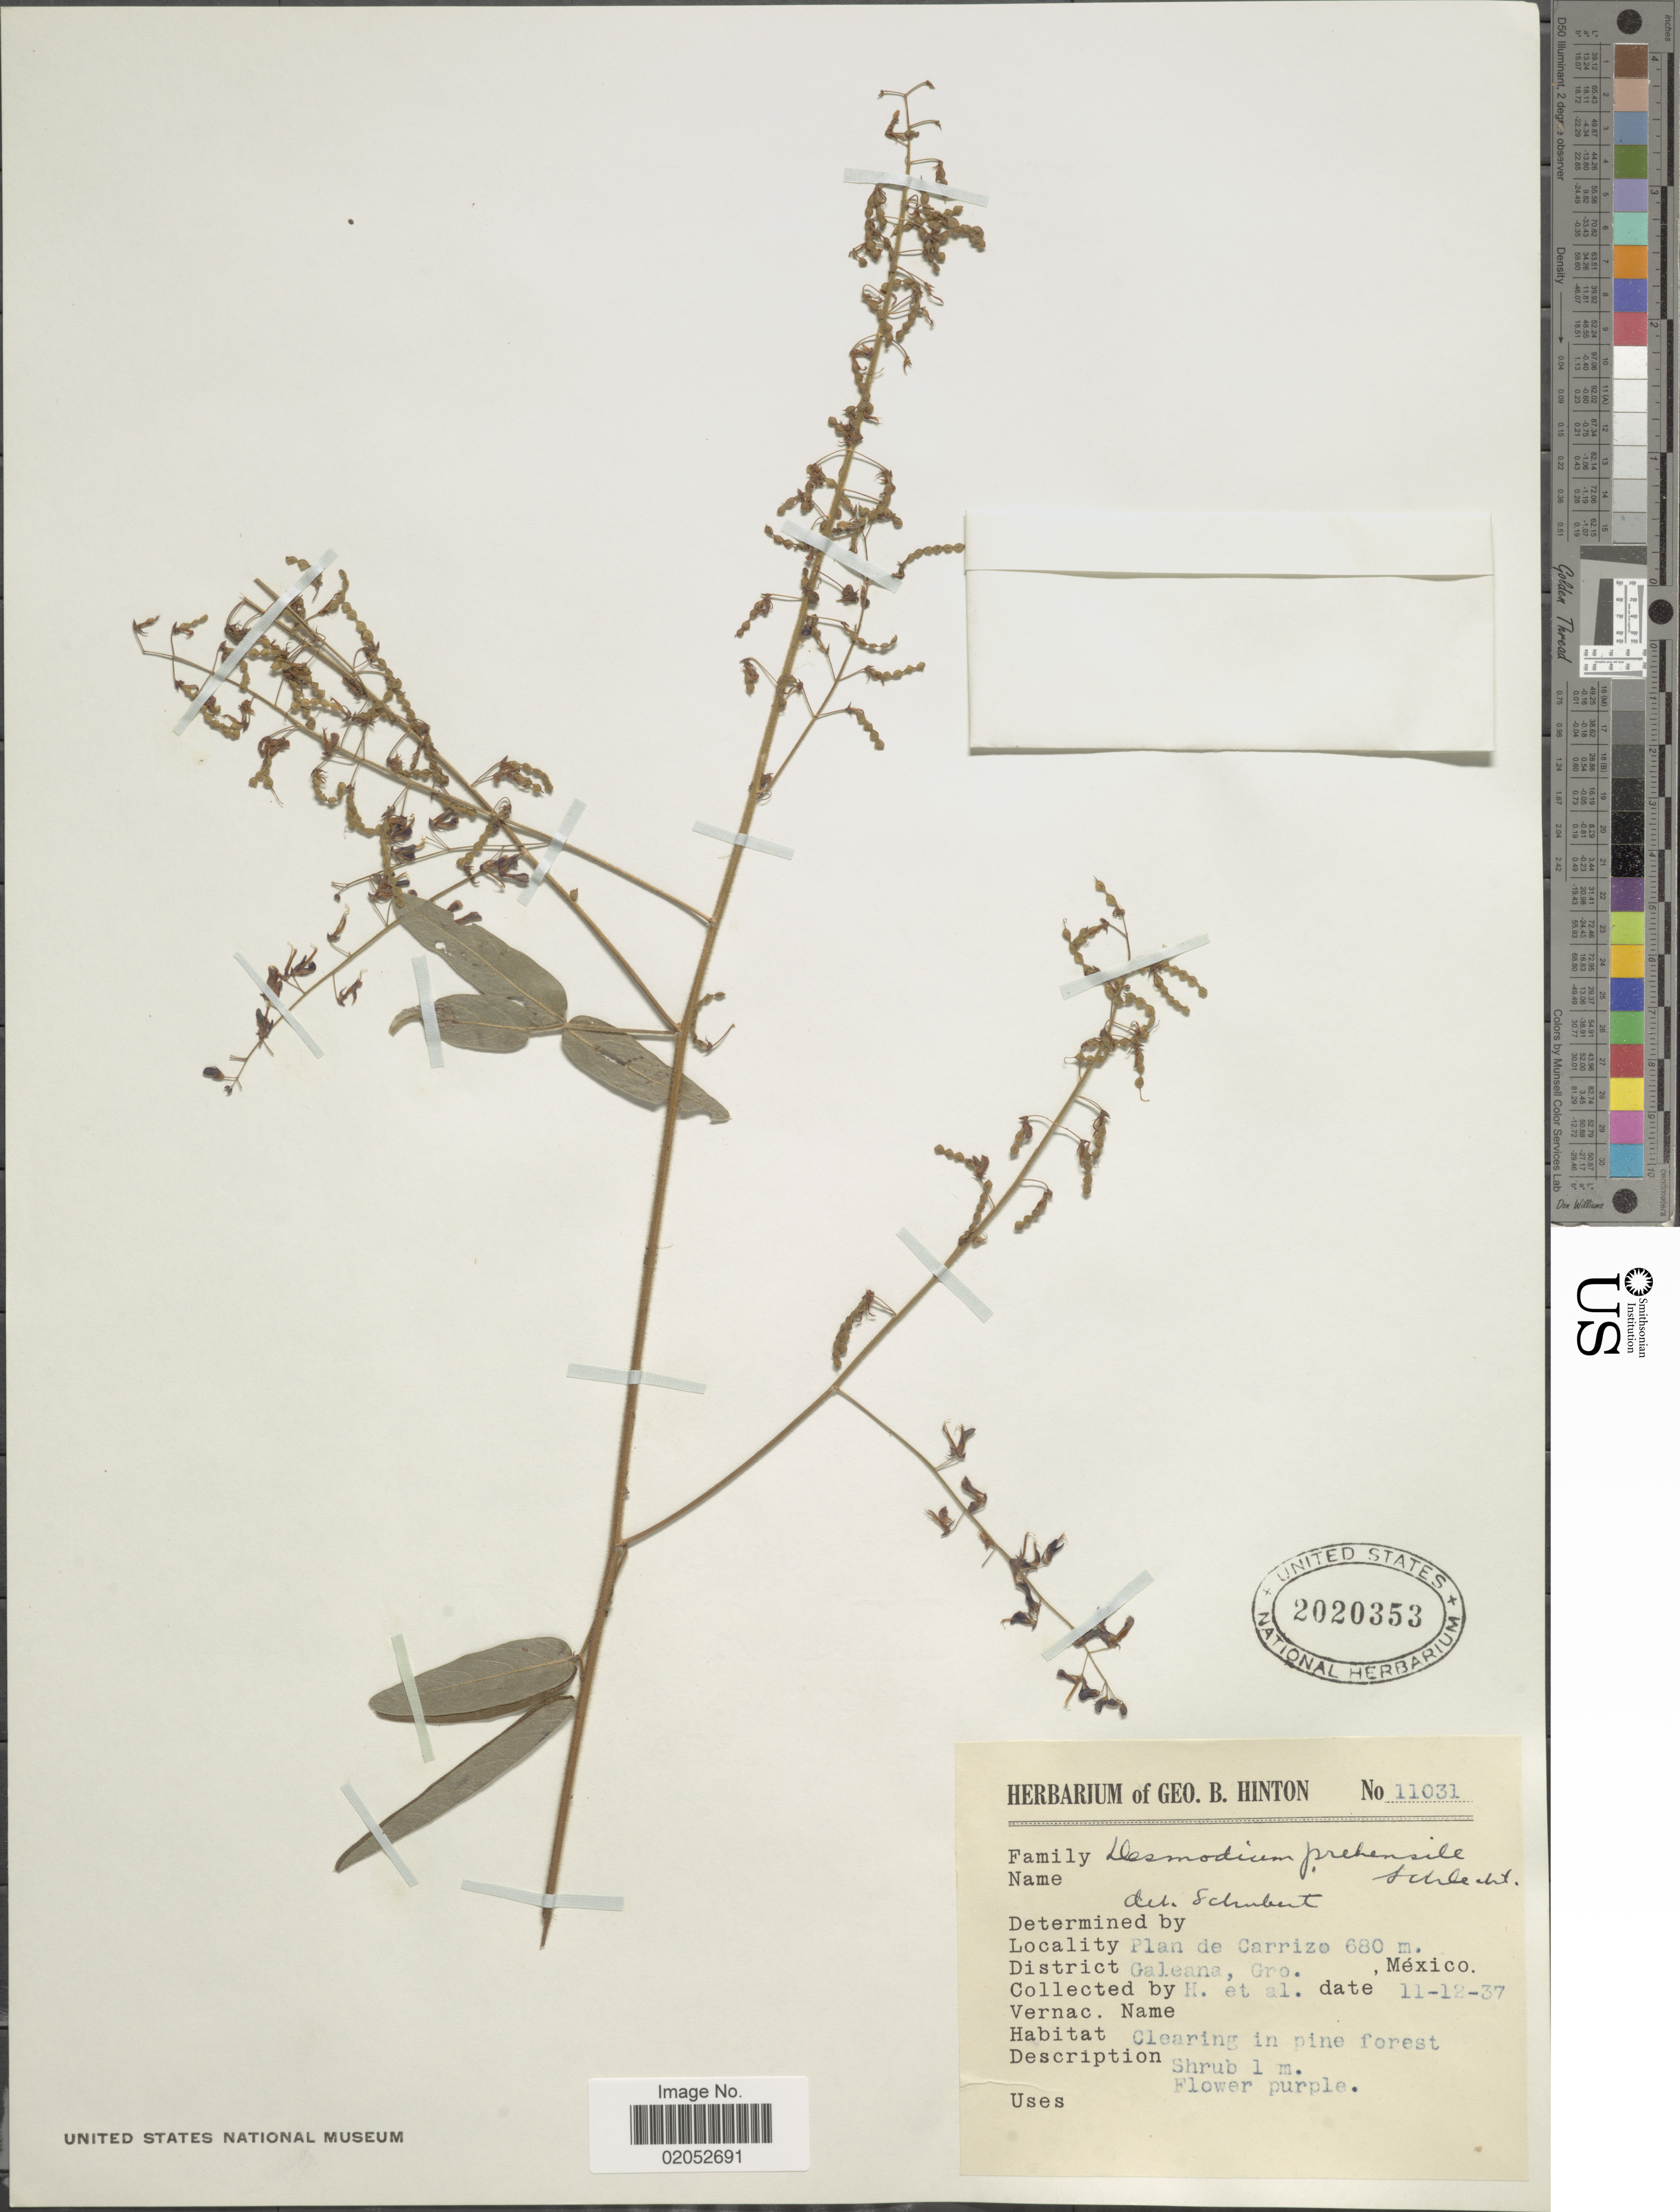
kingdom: Plantae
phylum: Tracheophyta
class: Magnoliopsida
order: Fabales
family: Fabaceae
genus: Desmodium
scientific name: Desmodium prehensile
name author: Schltdl.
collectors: G. B. Hinton & et al.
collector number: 11031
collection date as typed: Transcribed d/m/y: 12/11/37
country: Mexico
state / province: Guerrero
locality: Plan de Carrizo, District Galeana, Gro. Mexico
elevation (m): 680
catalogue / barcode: US 2020353